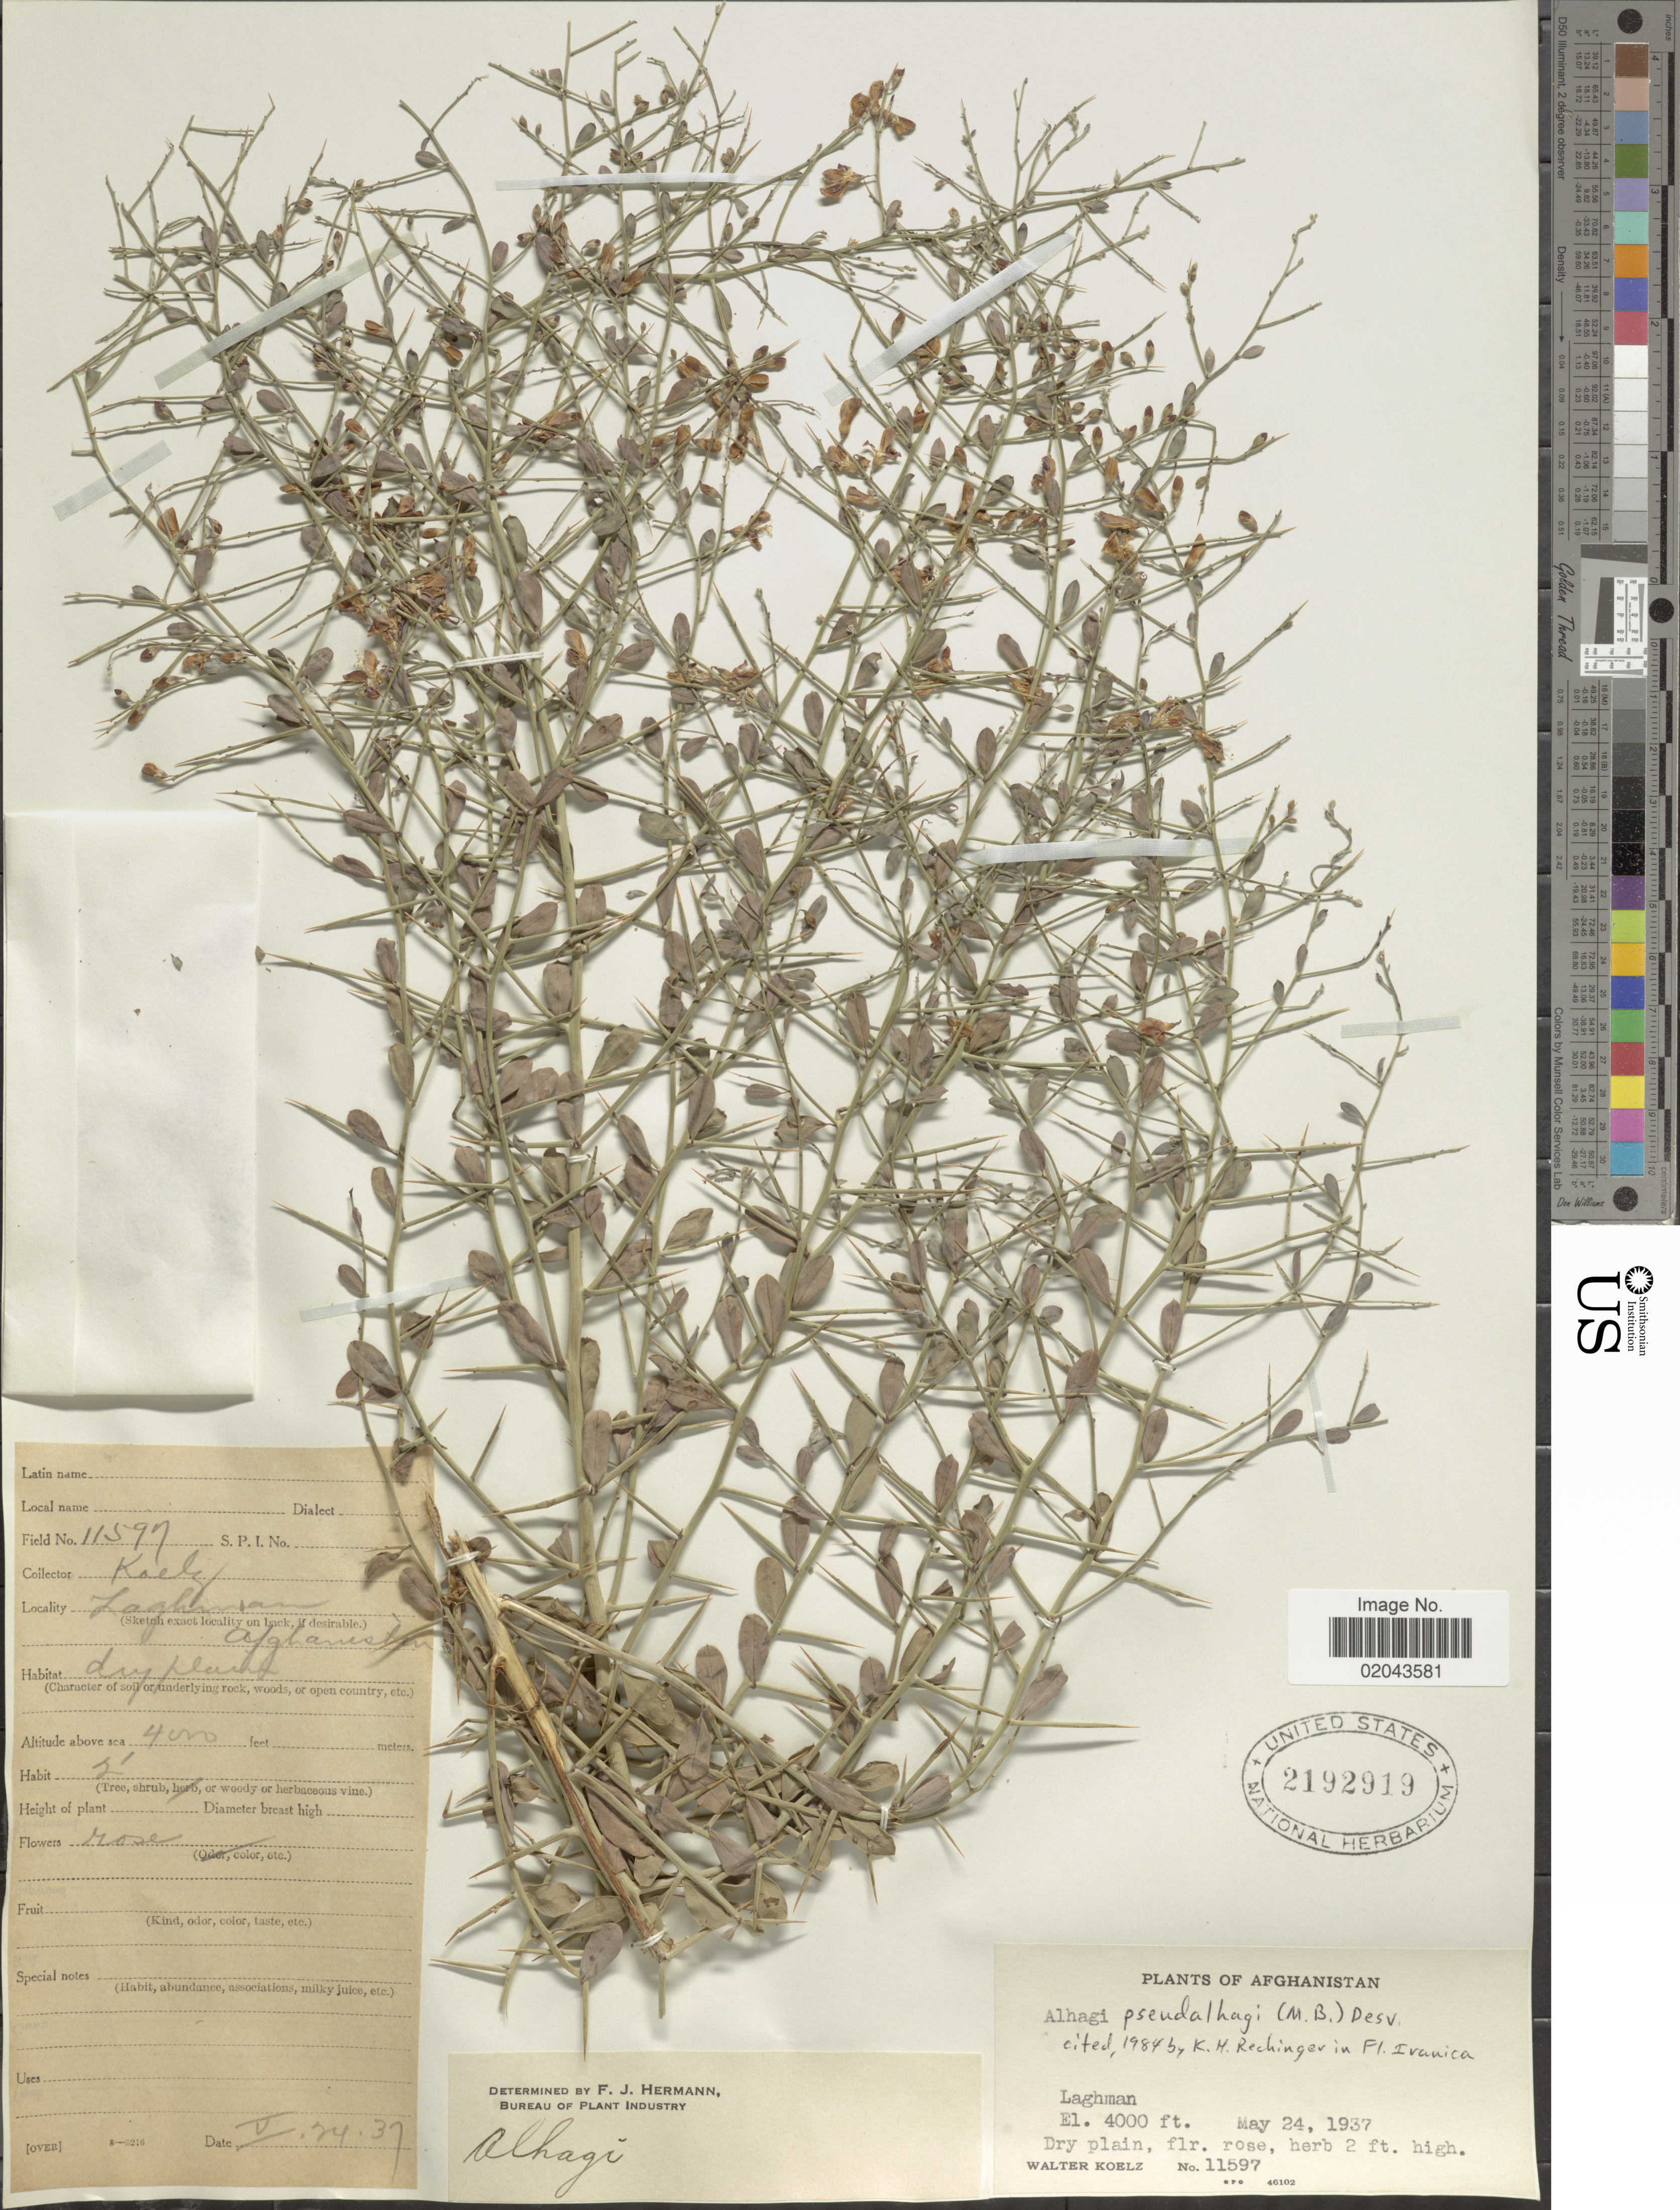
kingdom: Plantae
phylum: Tracheophyta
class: Magnoliopsida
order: Fabales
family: Fabaceae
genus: Alhagi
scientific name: Alhagi pseudalhagi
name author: (M. Bieb.) Desv. ex Wangerin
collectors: W. N. Koelz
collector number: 11597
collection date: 1937-05-24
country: Afghanistan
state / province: Laghman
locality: Dry plains.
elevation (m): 1219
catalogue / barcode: US 2192919